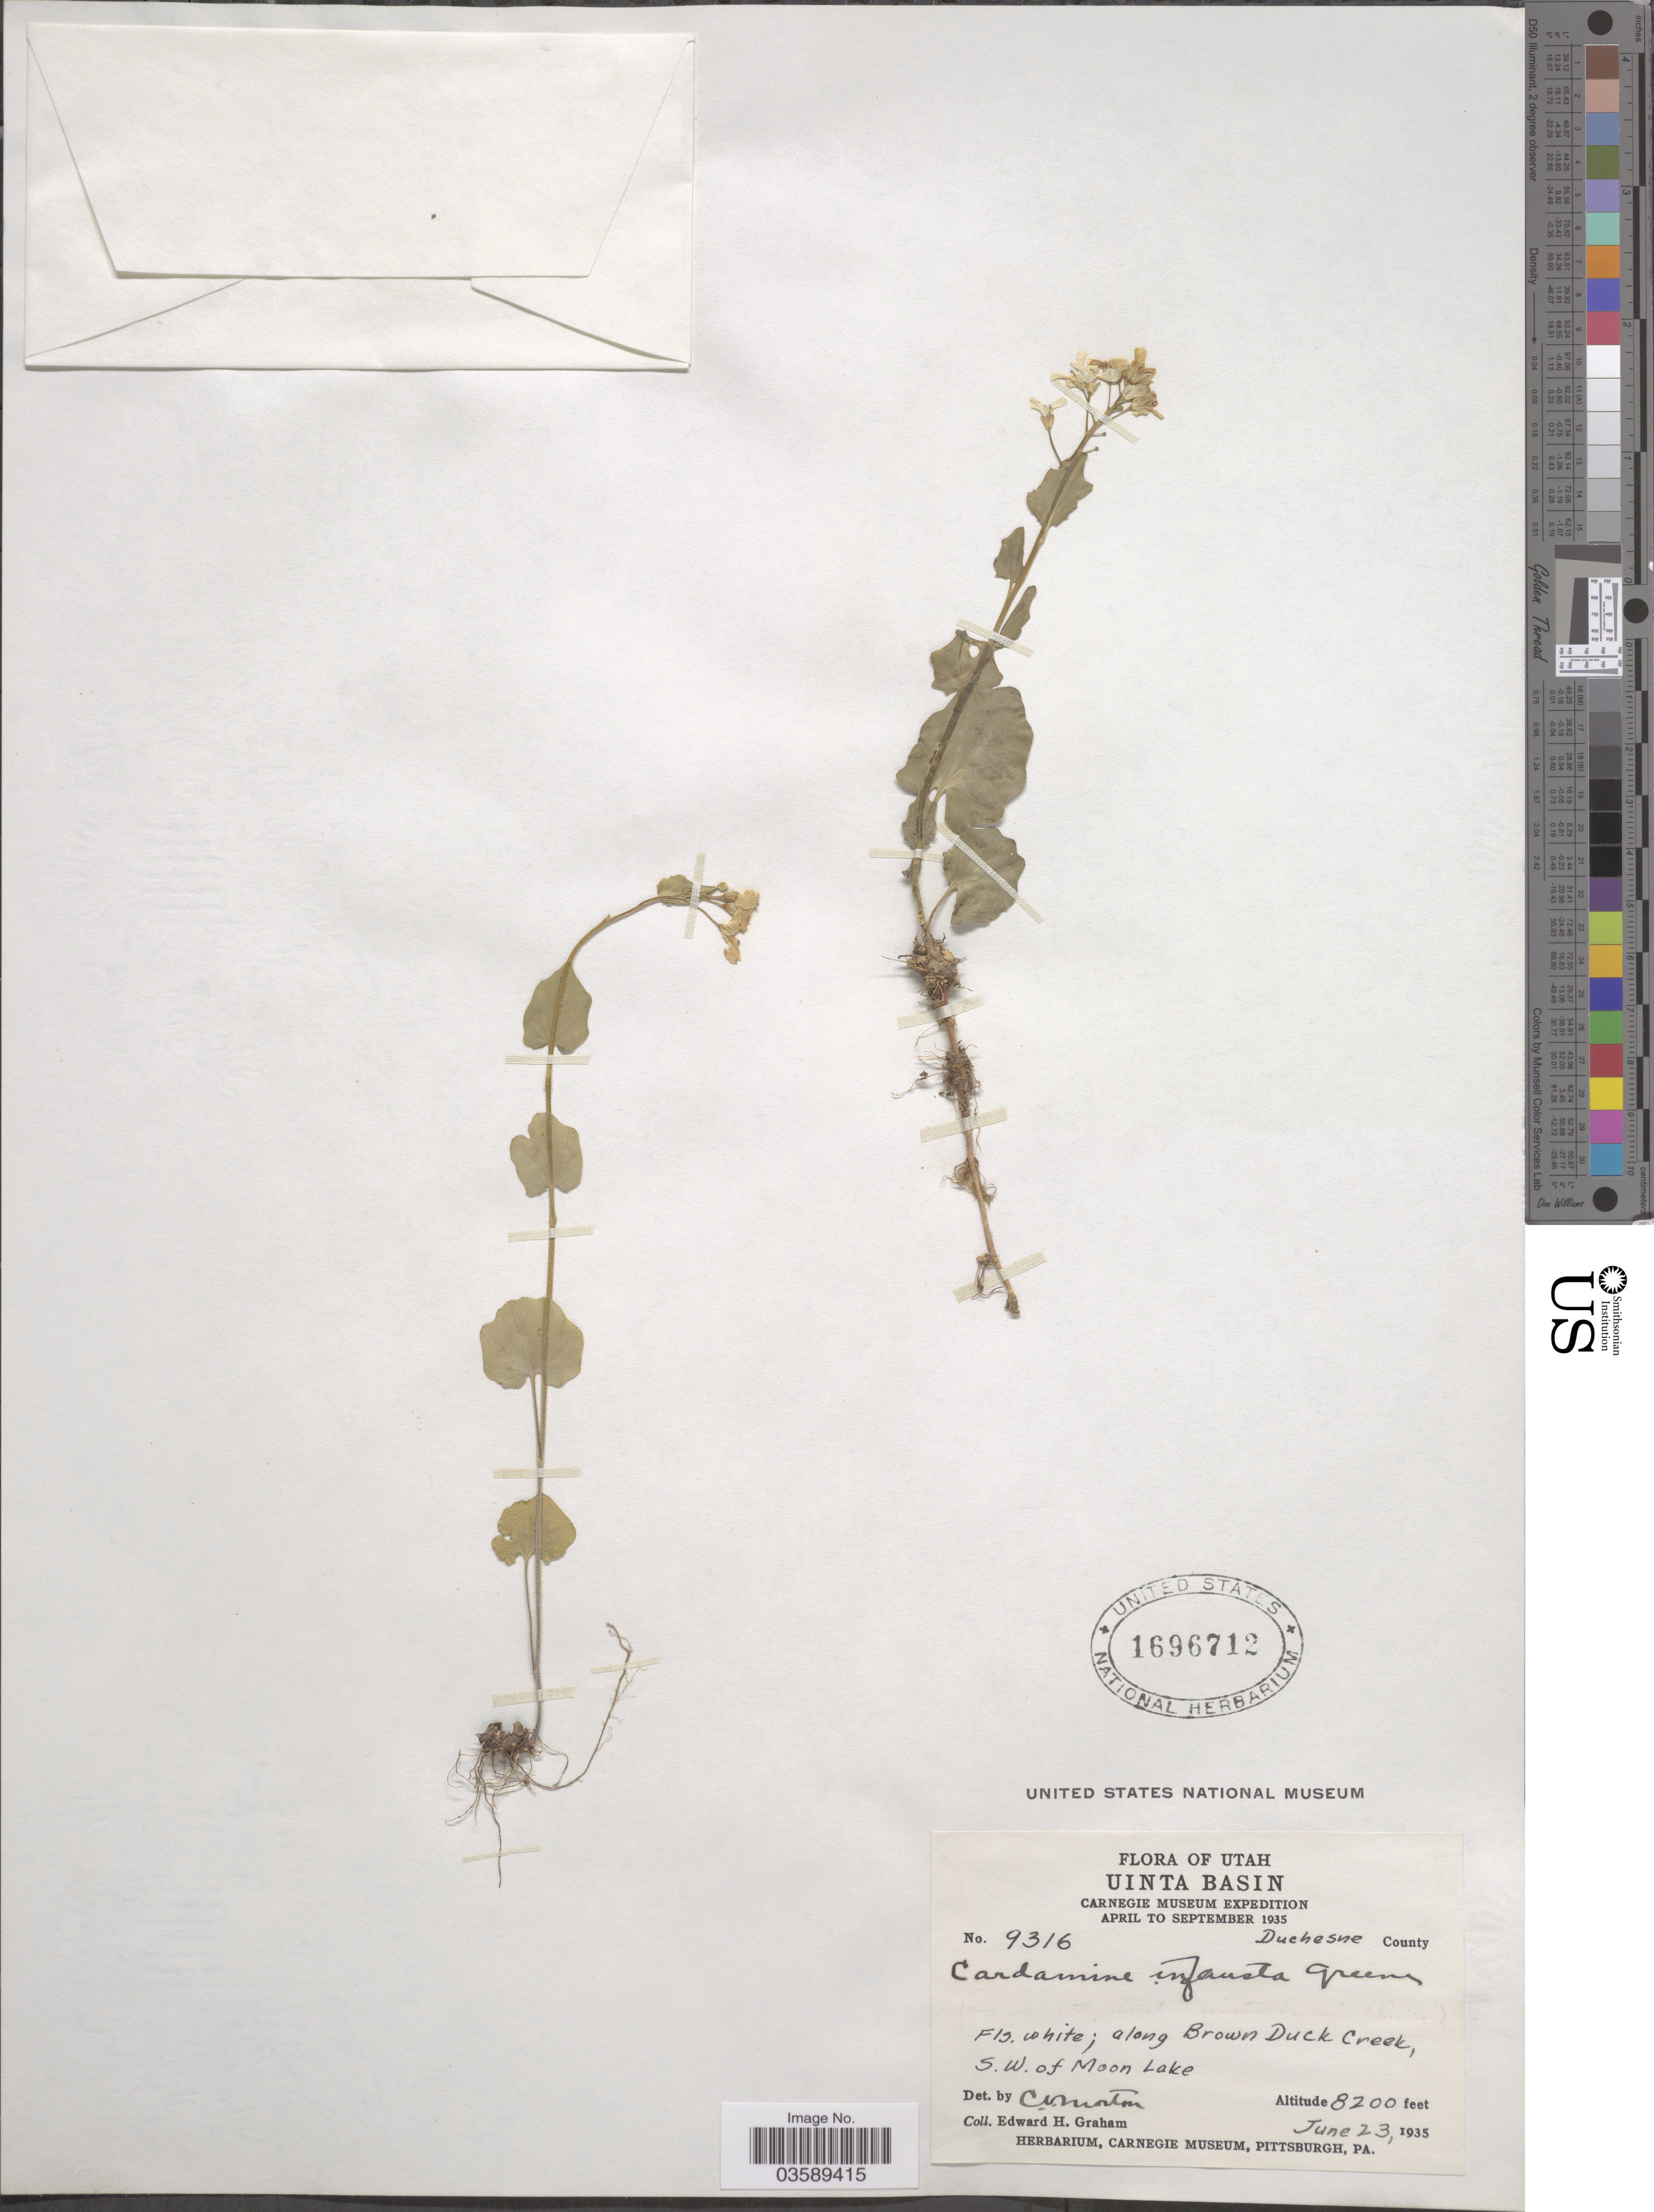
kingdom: Plantae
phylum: Tracheophyta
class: Magnoliopsida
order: Brassicales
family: Brassicaceae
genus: Cardamine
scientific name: Cardamine infausta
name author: Greene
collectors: E. H. Graham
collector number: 9316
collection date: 1935-06-23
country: United States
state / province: Utah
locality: Uinta Basin. Duchesne County. Along Brown Duck Creek, S.W. of Moon Lake.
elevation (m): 2499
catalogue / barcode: US 1696712